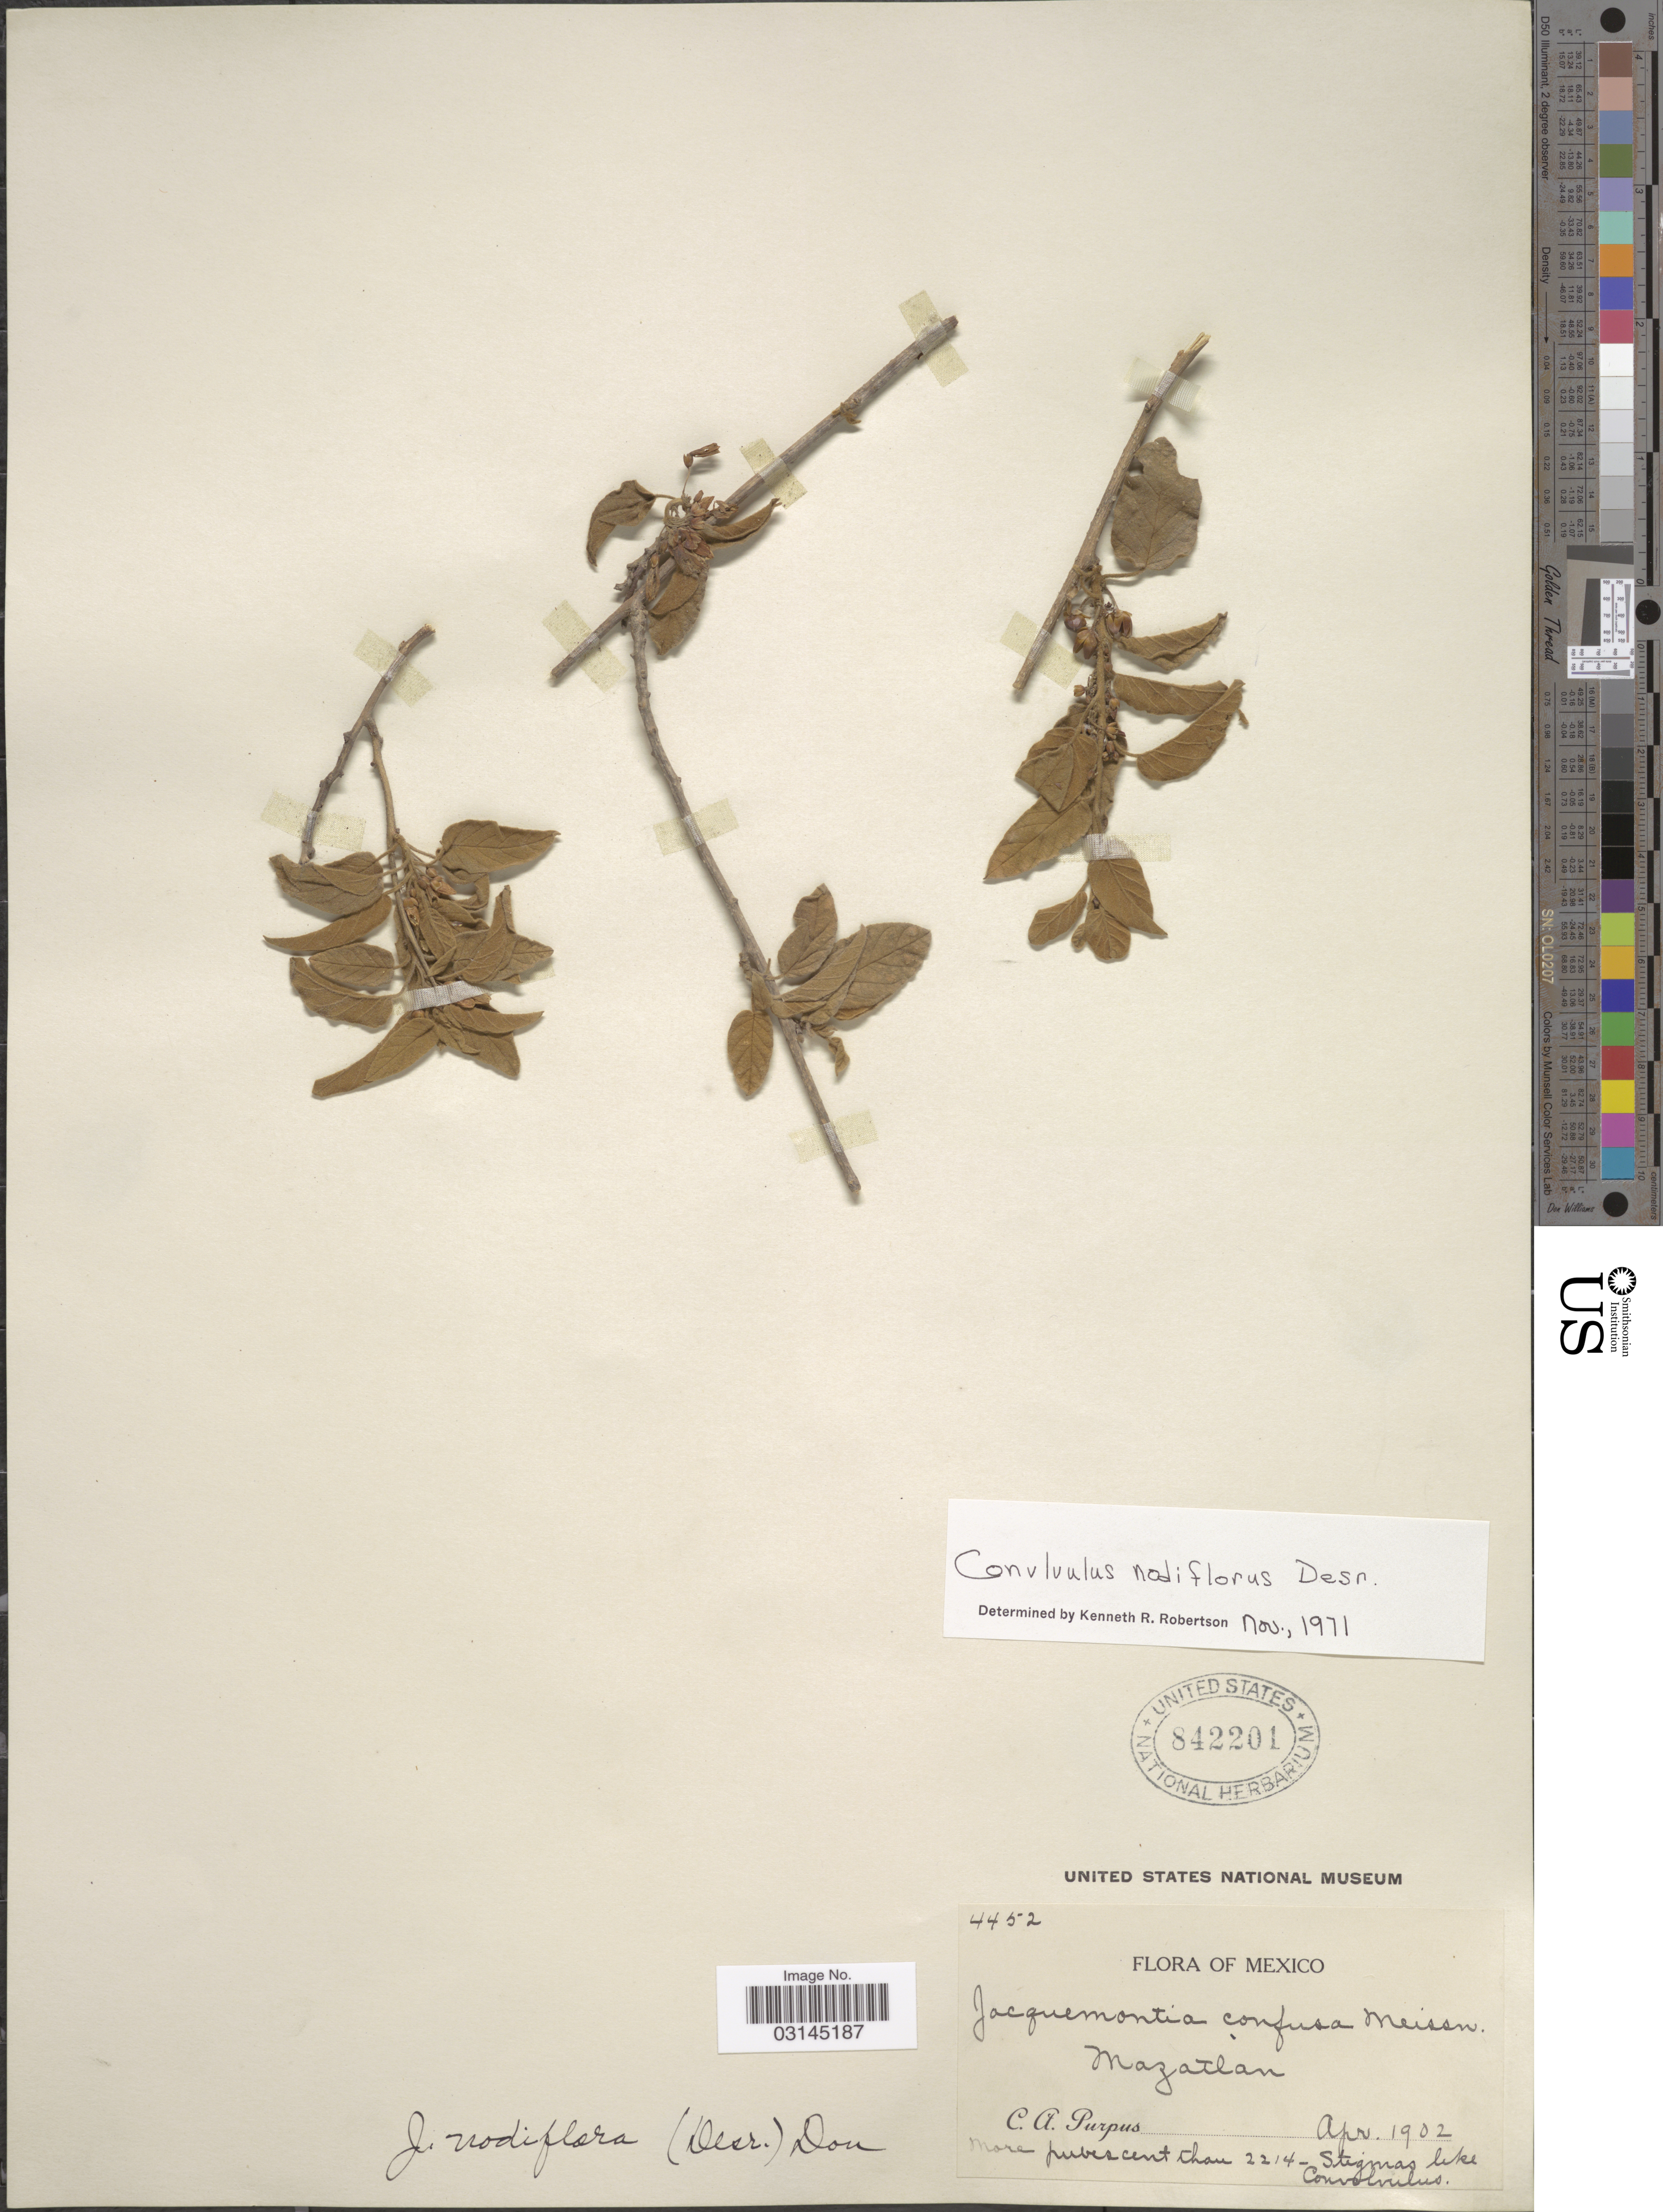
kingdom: Plantae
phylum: Tracheophyta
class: Magnoliopsida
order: Solanales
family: Convolvulaceae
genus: Convolvulus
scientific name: Convolvulus nodiflorus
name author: Desr.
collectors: C. A. Purpus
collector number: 4452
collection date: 1902-04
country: Mexico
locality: Mazatlan.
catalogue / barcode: US 842201